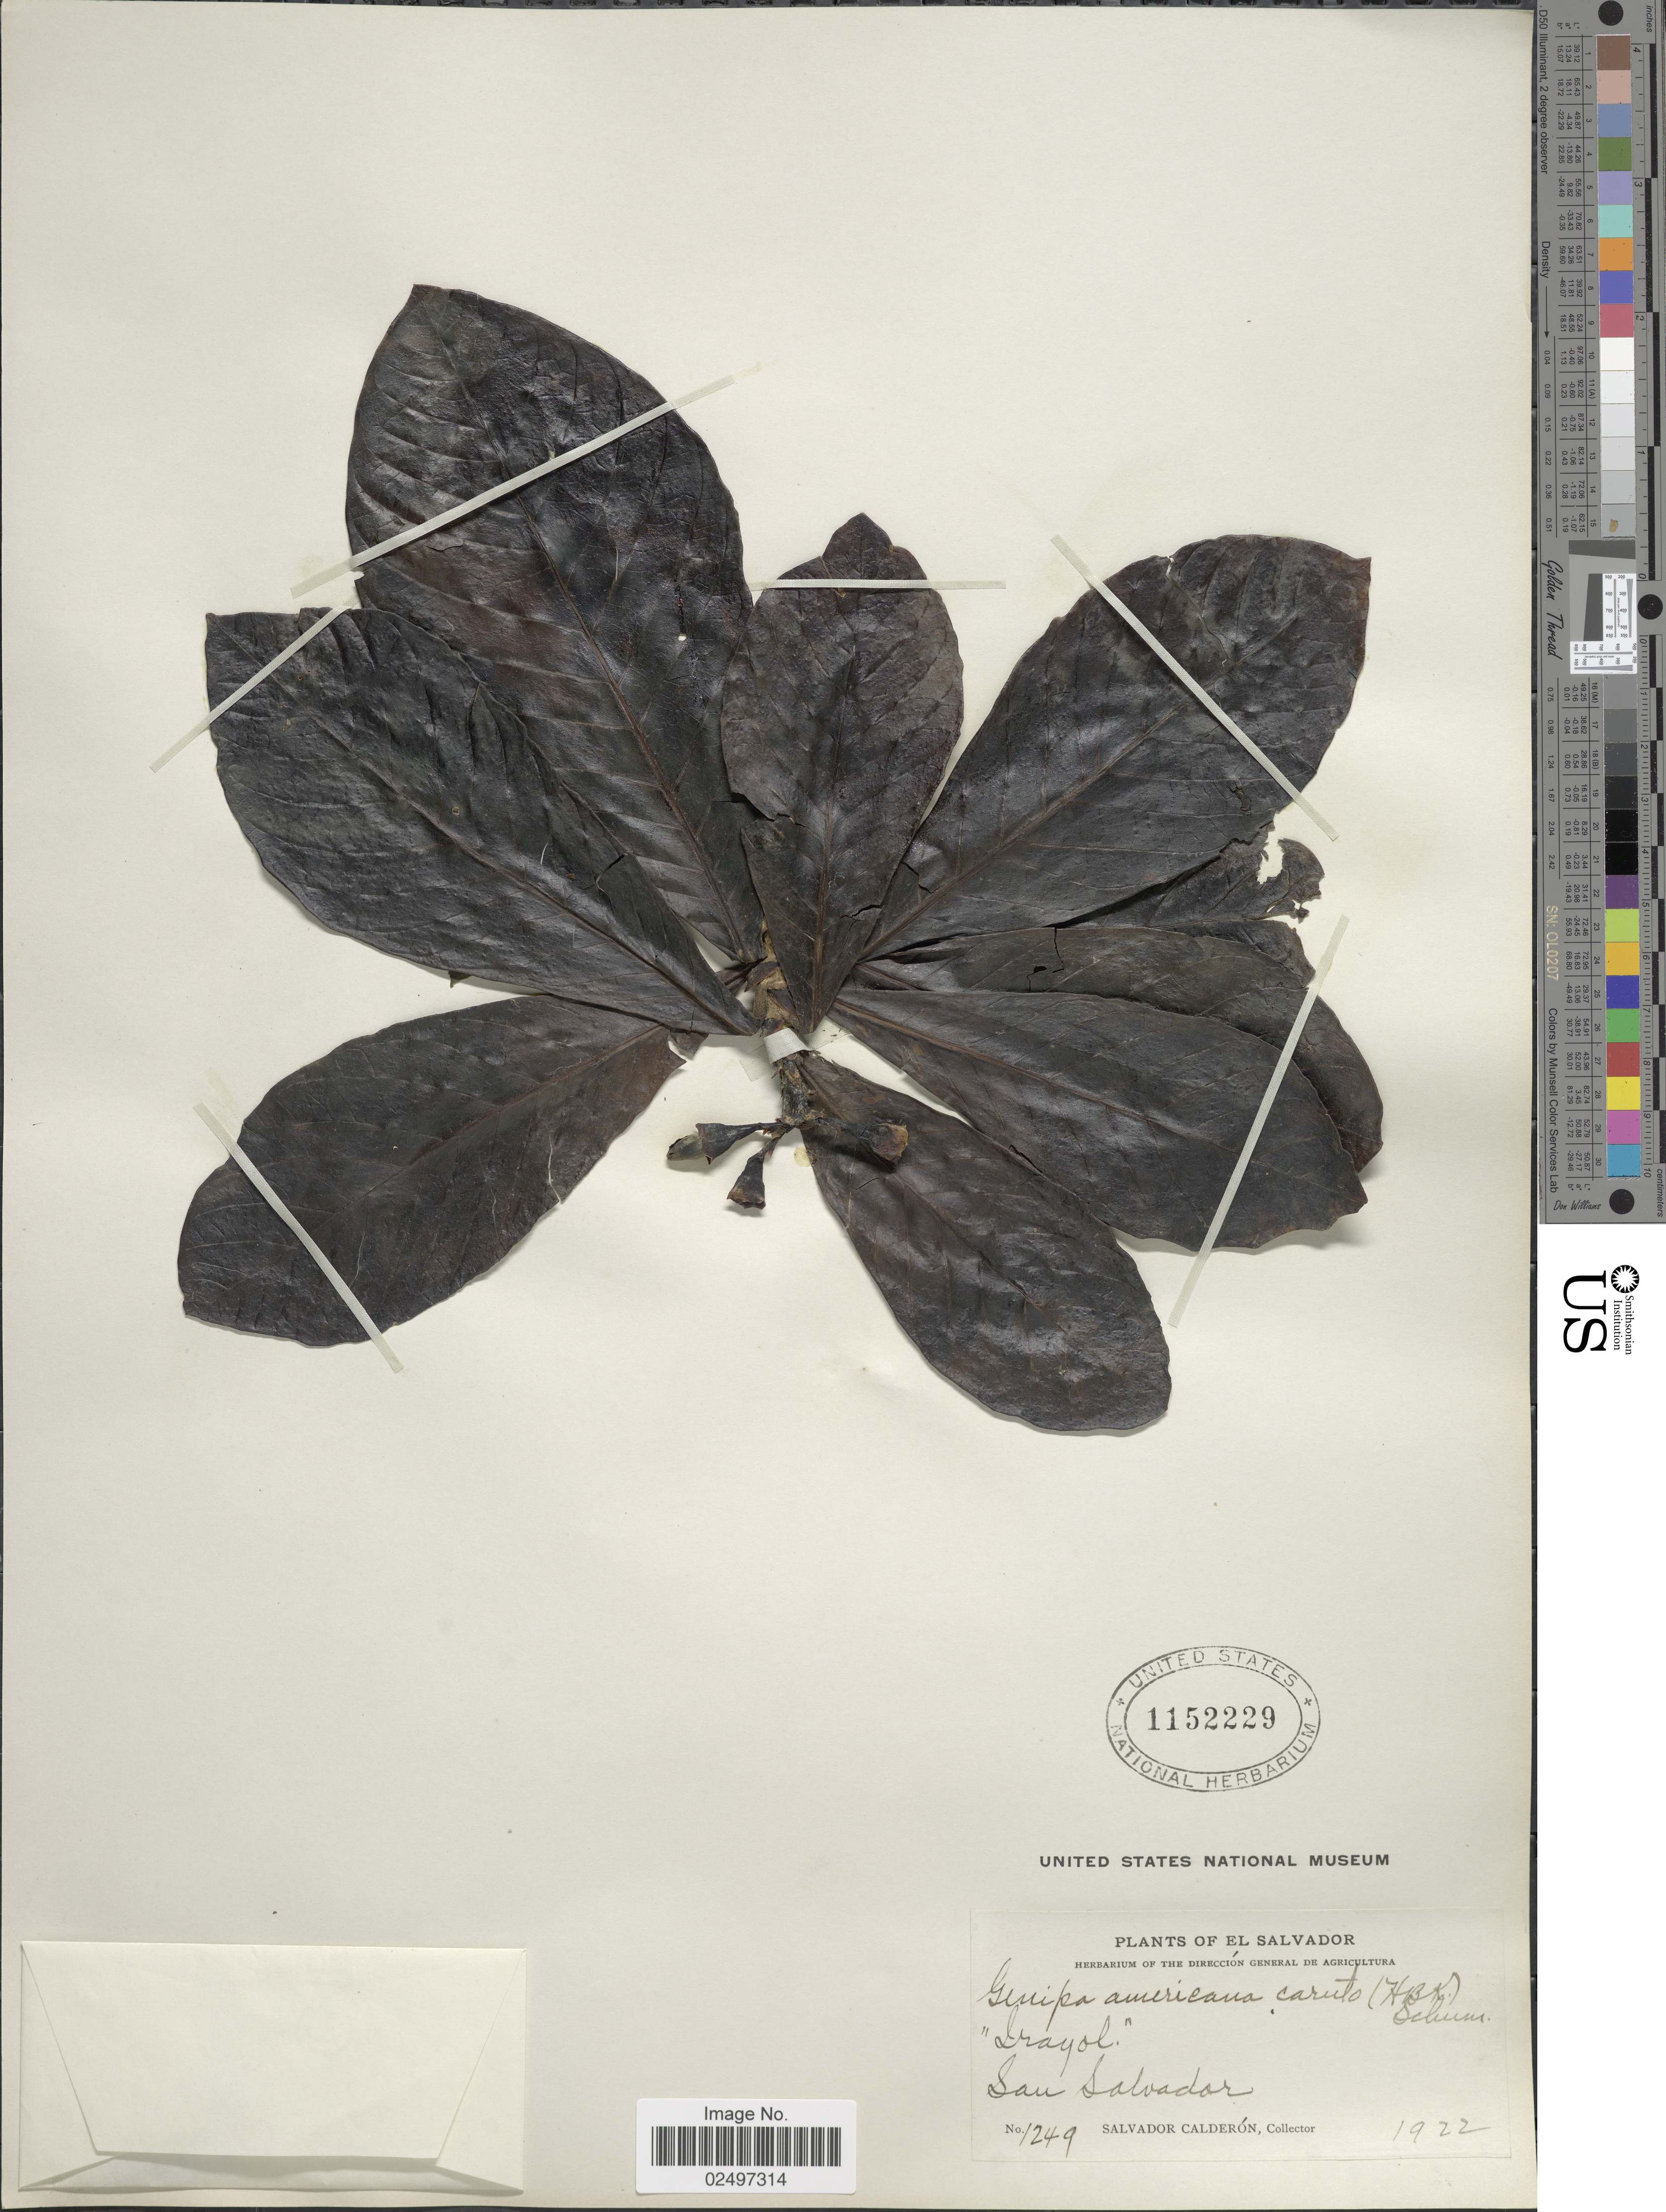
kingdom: Plantae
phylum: Tracheophyta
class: Magnoliopsida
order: Gentianales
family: Rubiaceae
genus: Genipa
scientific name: Genipa americana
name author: L.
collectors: S. Calderón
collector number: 1249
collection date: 1922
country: El Salvador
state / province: San Salvador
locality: San Salvador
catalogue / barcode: US 1152229